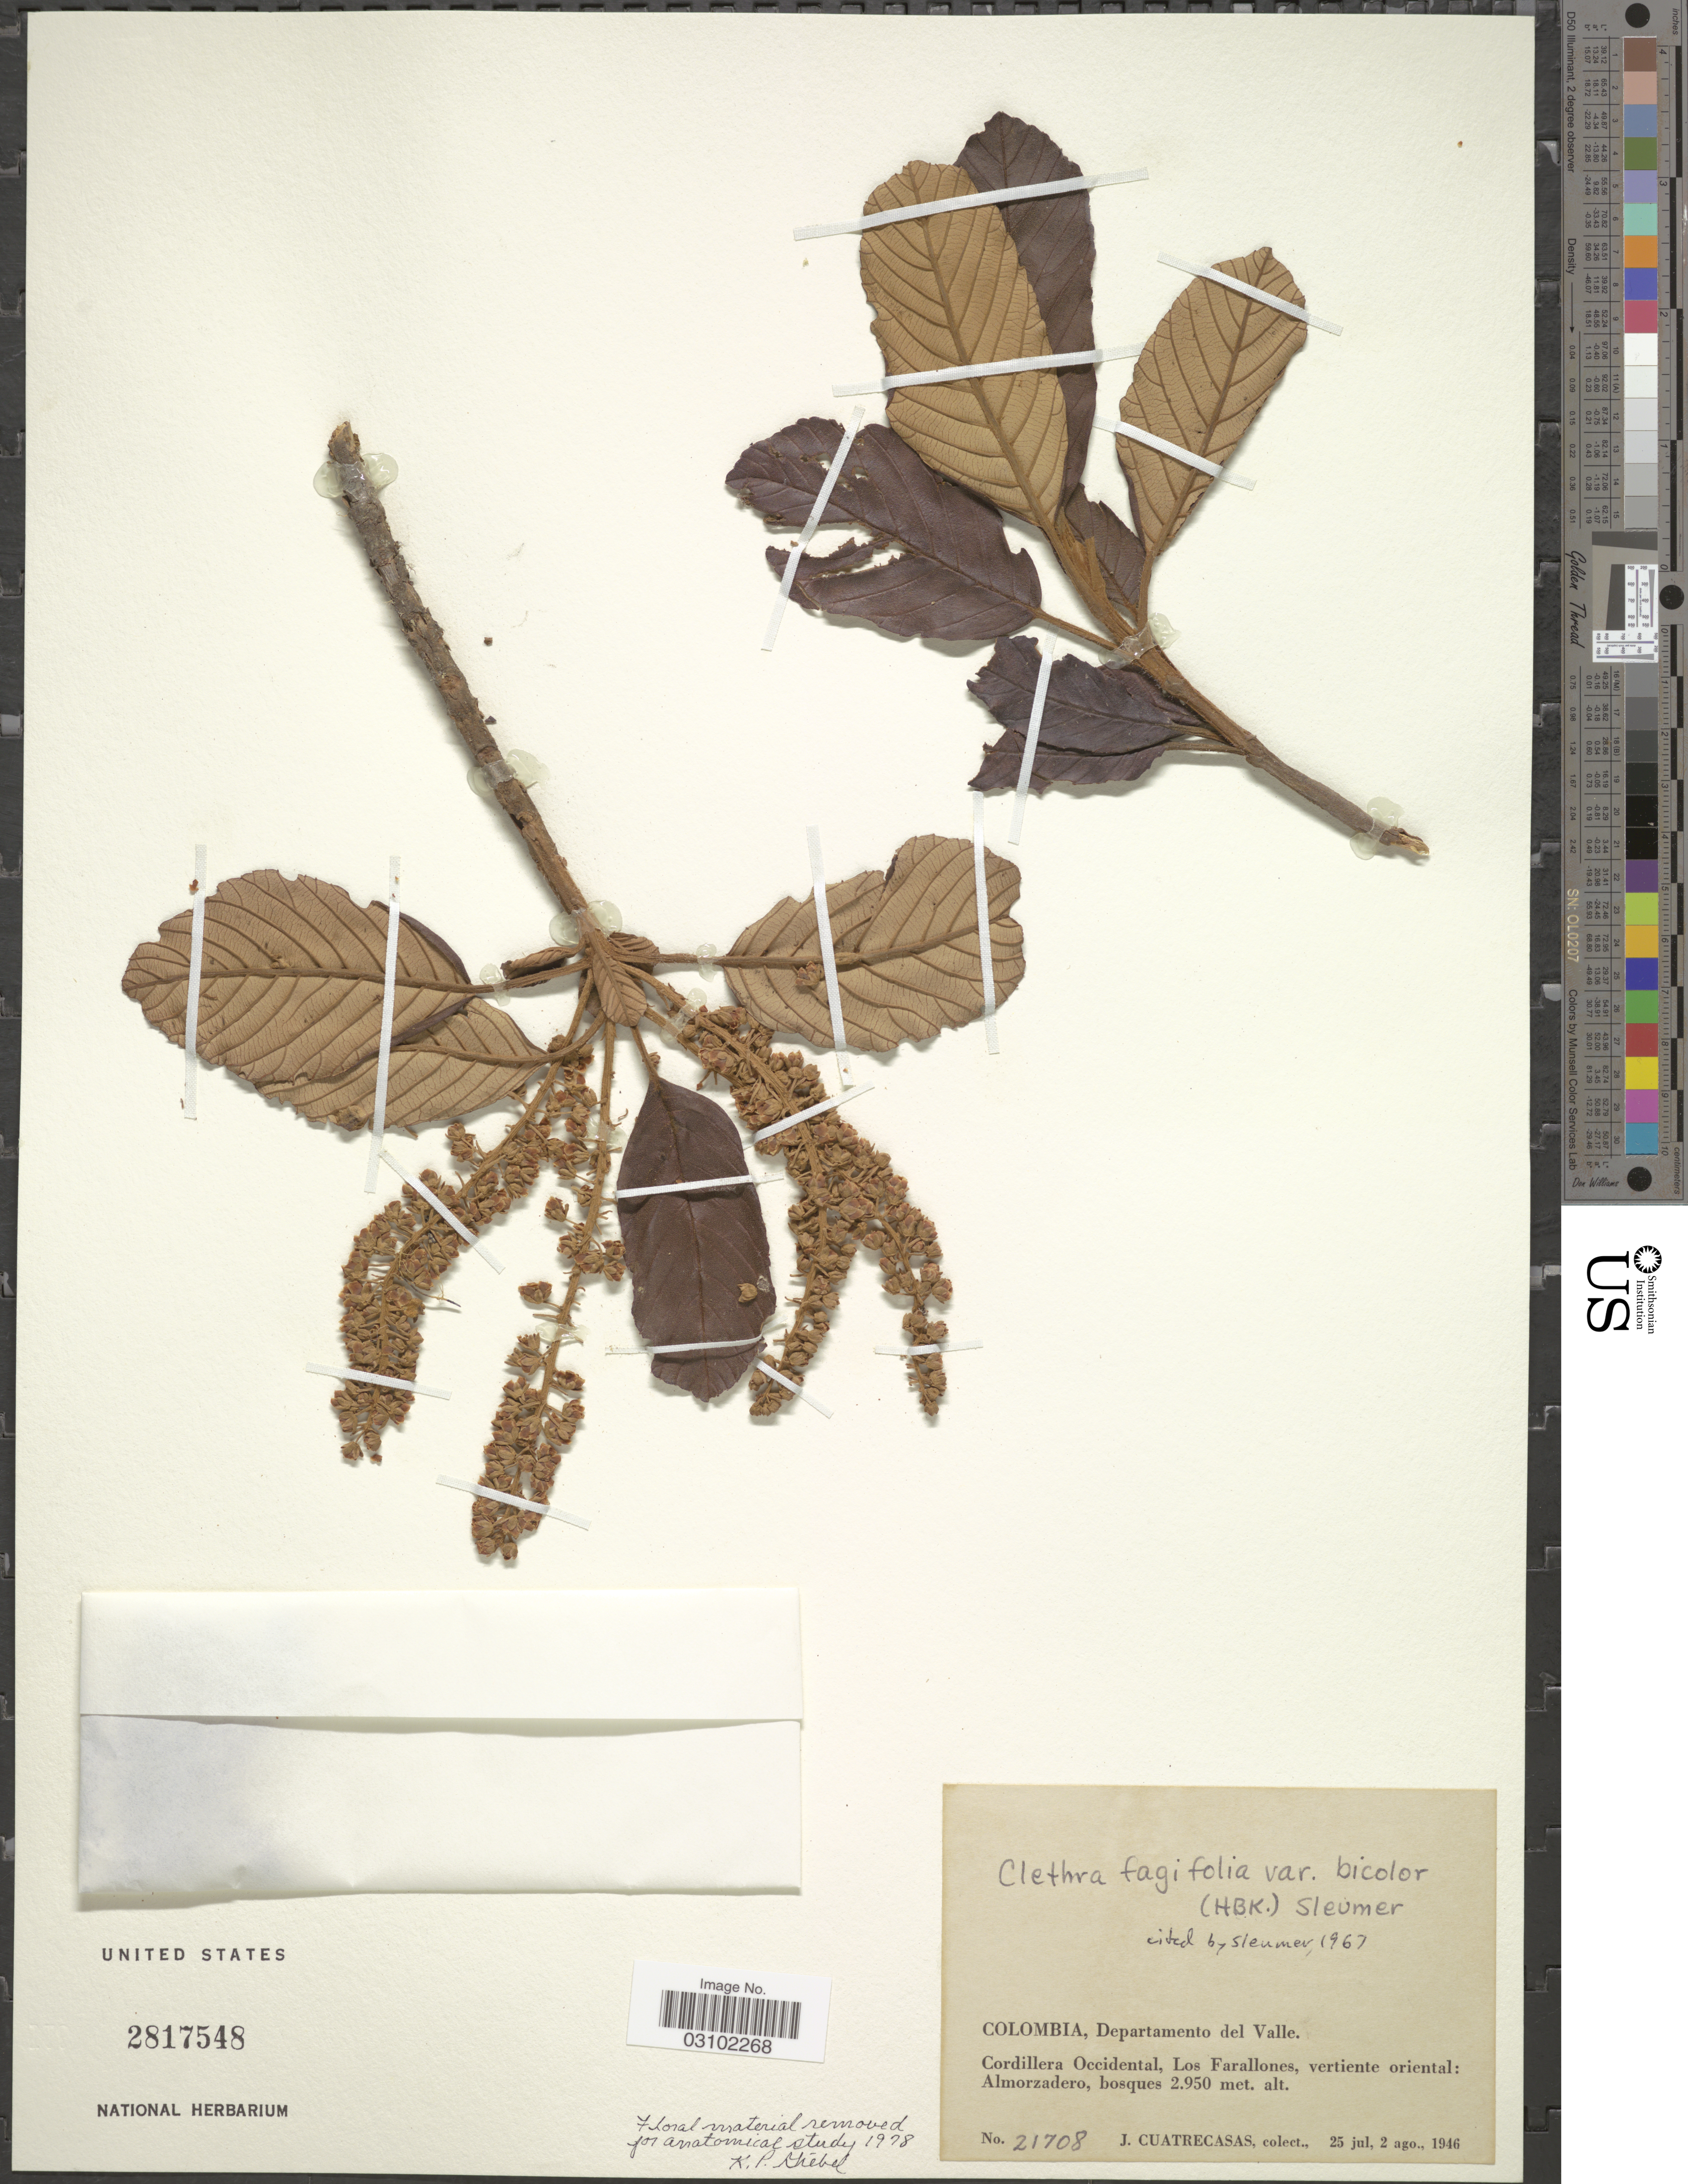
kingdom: Plantae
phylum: Tracheophyta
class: Magnoliopsida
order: Ericales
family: Clethraceae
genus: Clethra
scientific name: Clethra fagifolia var. bicolor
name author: Kunth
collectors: J. Cuatrecasas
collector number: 21708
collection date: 1946-07-25/1946-08-02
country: Colombia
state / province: Valle del Cauca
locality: Departamento del Valle, Cordillera Occidental, Los Farallones, vertiente oriental: Almorzadero.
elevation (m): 2950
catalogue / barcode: US 2817548